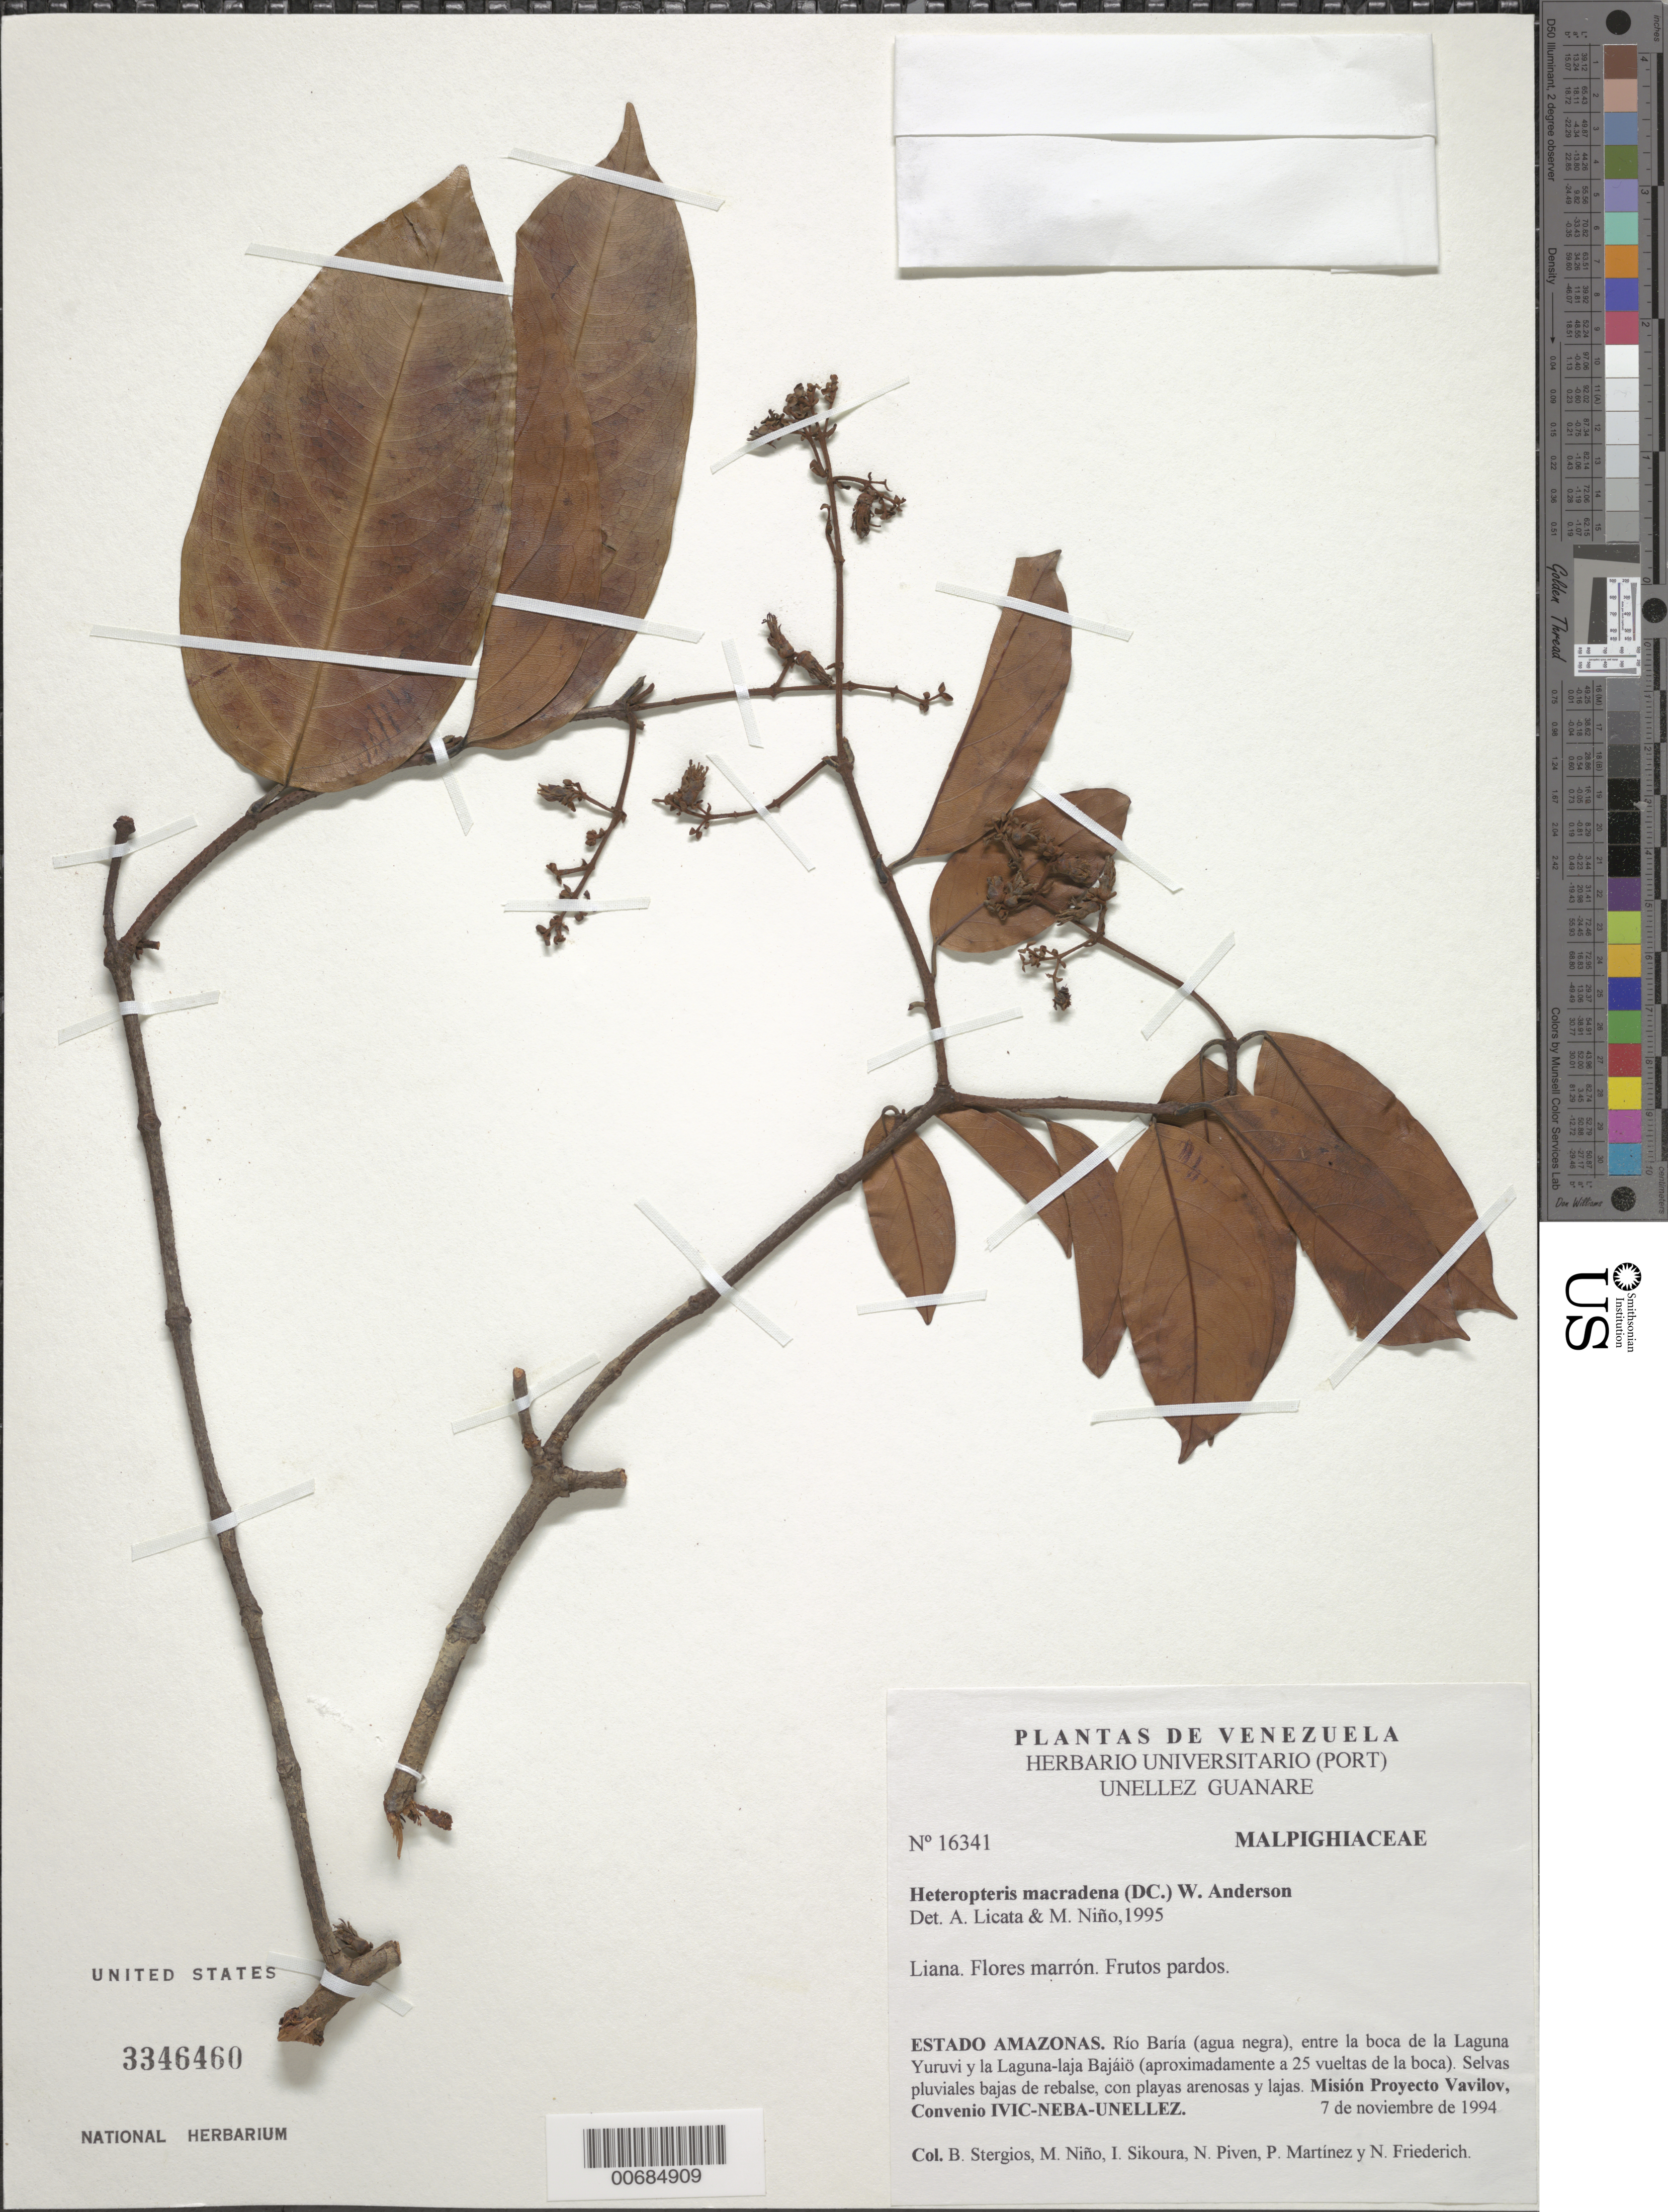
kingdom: Plantae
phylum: Tracheophyta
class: Magnoliopsida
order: Malpighiales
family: Malpighiaceae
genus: Heteropterys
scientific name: Heteropterys macradena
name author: (DC.) W.R. Anderson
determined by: Licata, A.; Niño, S. M.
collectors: B. G. Stergios, S. M. Niño, I. Sikoura, N. Piven, P. Martinez & N. Friederich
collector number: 16341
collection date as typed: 7-Nov-94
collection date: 1994-11-07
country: Venezuela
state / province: Amazonas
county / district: Río Negro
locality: Río Baría, entre la boca de la Laguna Yuruvi y la Laguna-laja Bajáiö (aprox. a 25 vueltas de la boca)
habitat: Selvas pluviales bajas de rebalse, con playas arenosas y lajas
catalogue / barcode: US 3346460